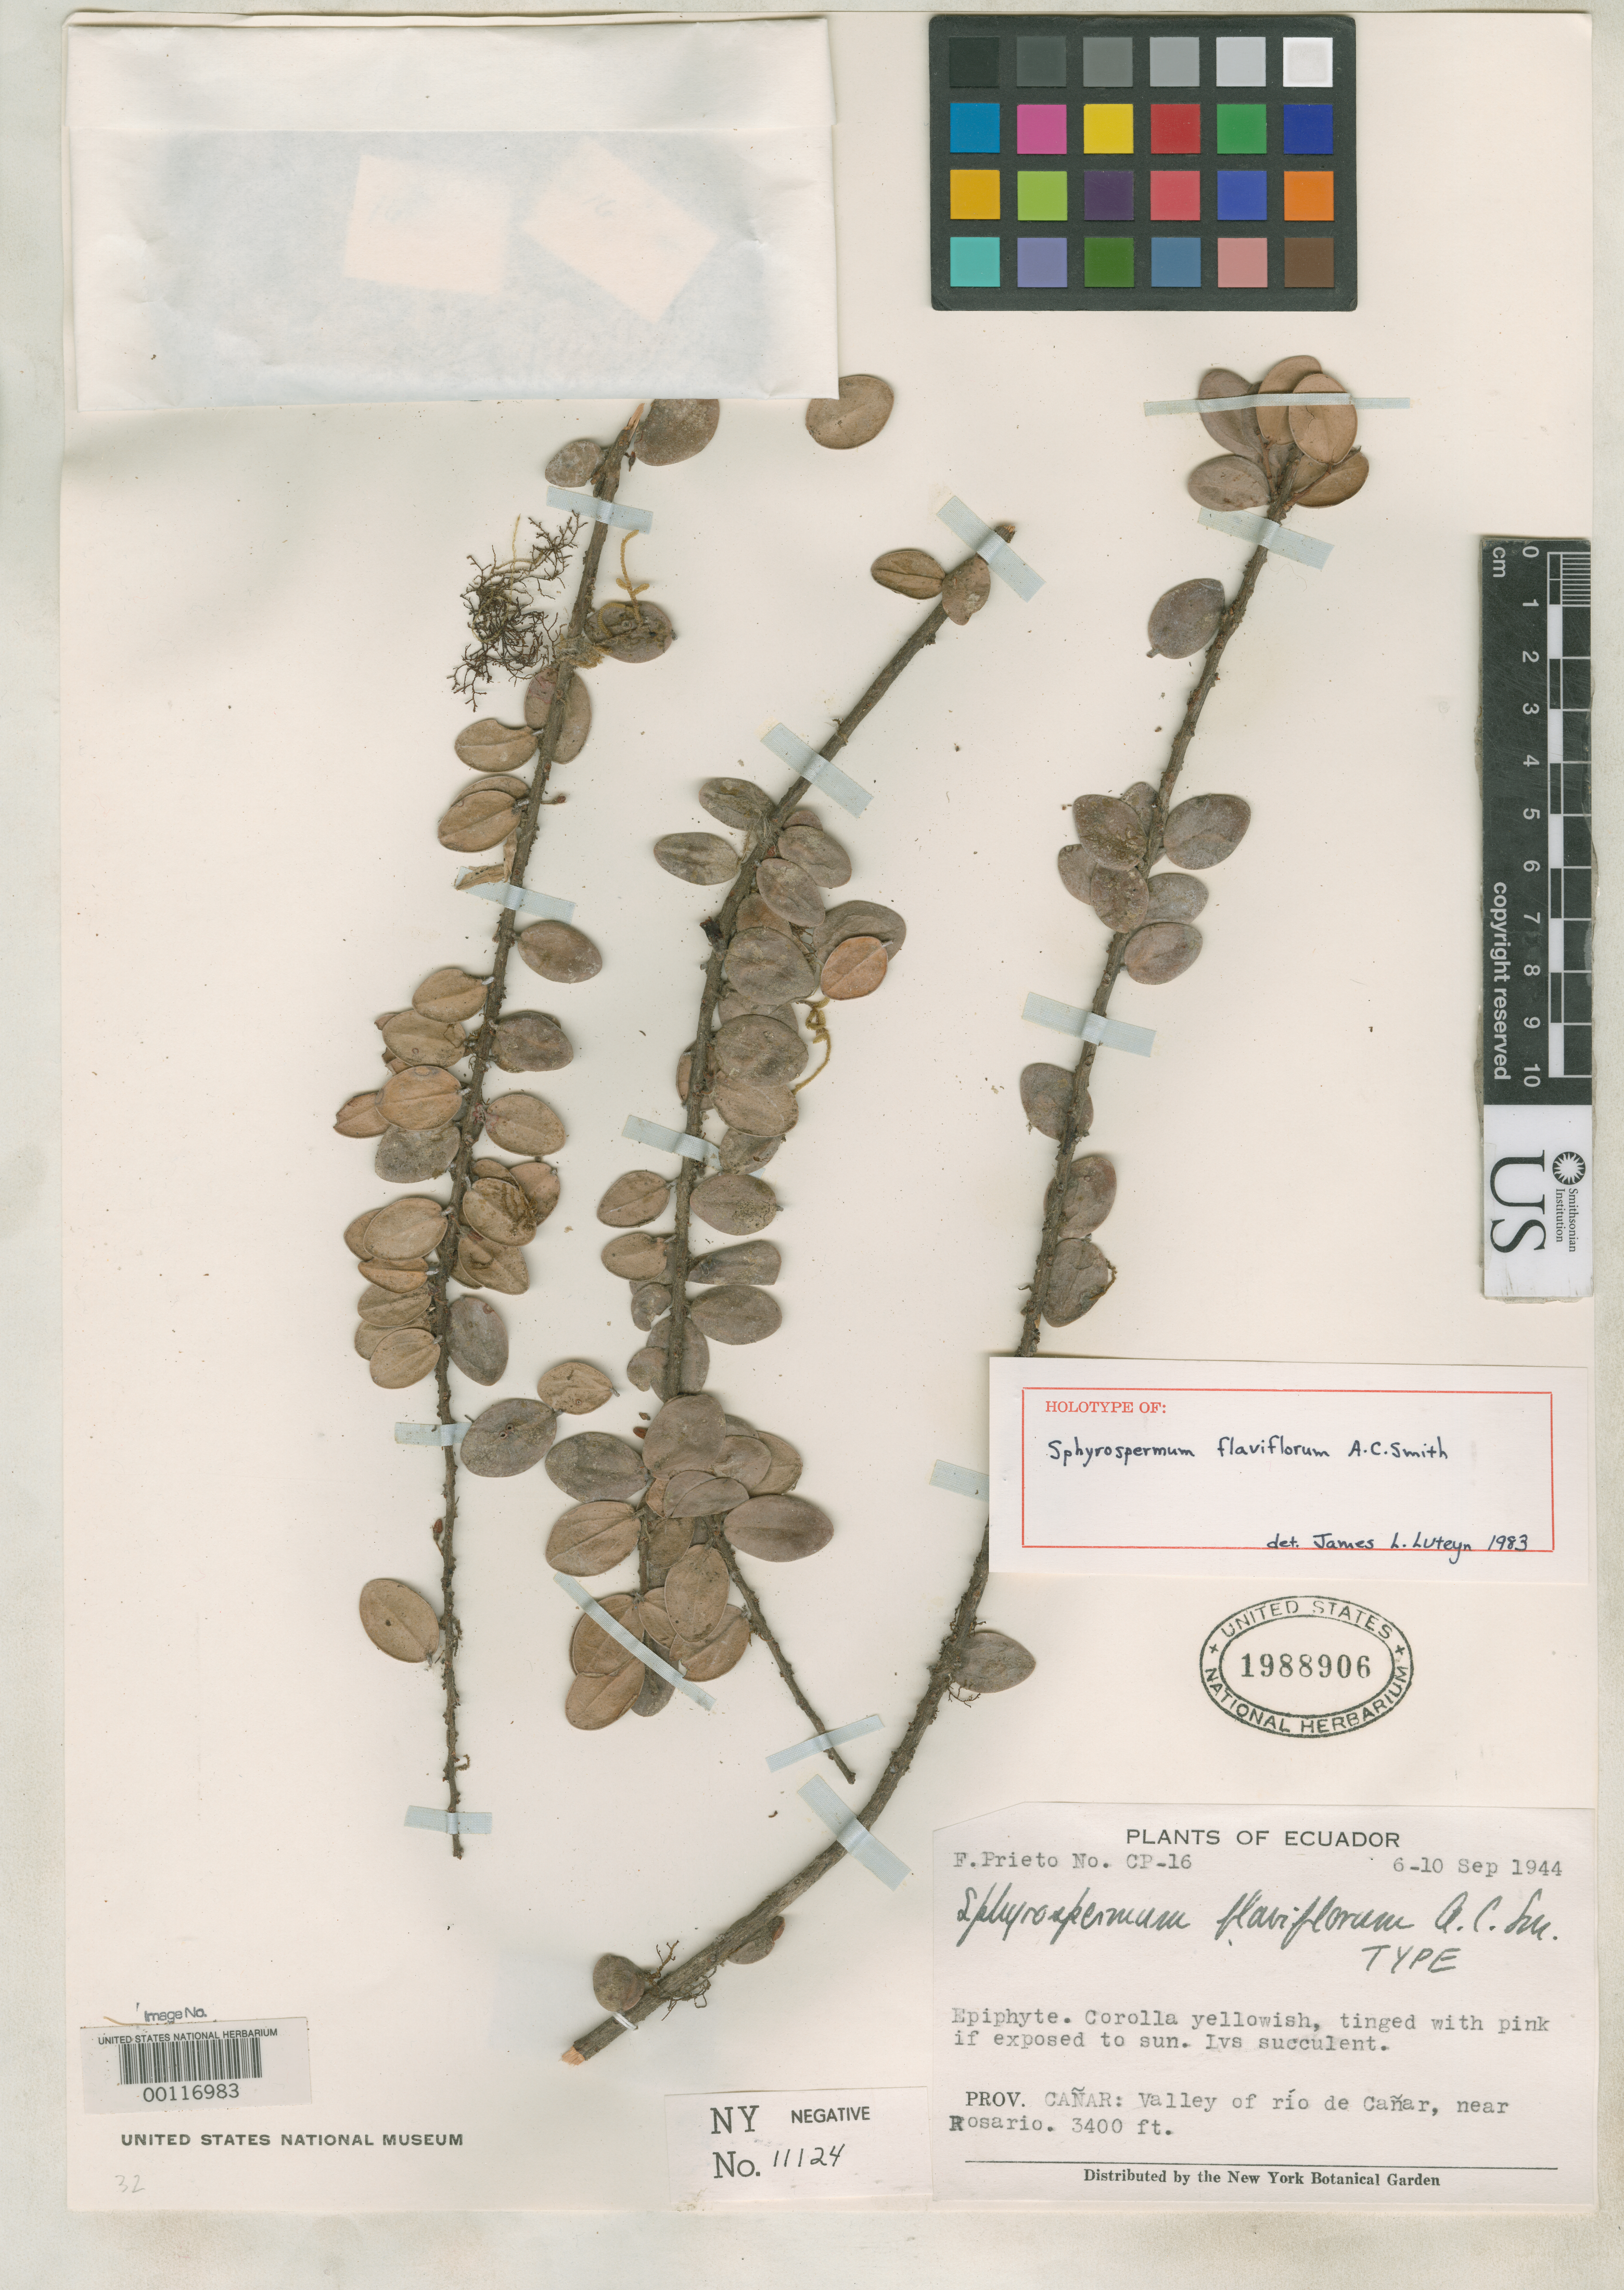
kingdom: Plantae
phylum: Tracheophyta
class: Magnoliopsida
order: Ericales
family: Ericaceae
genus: Sphyrospermum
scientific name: Sphyrospermum flaviflorum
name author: A.C. Sm.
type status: Holotype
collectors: F. Prieto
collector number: CP-16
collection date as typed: Sep 1944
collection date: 1944-09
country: Ecuador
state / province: Cañar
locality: Valley of Rio de Canar, near Orsario.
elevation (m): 1036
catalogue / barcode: US 1988906